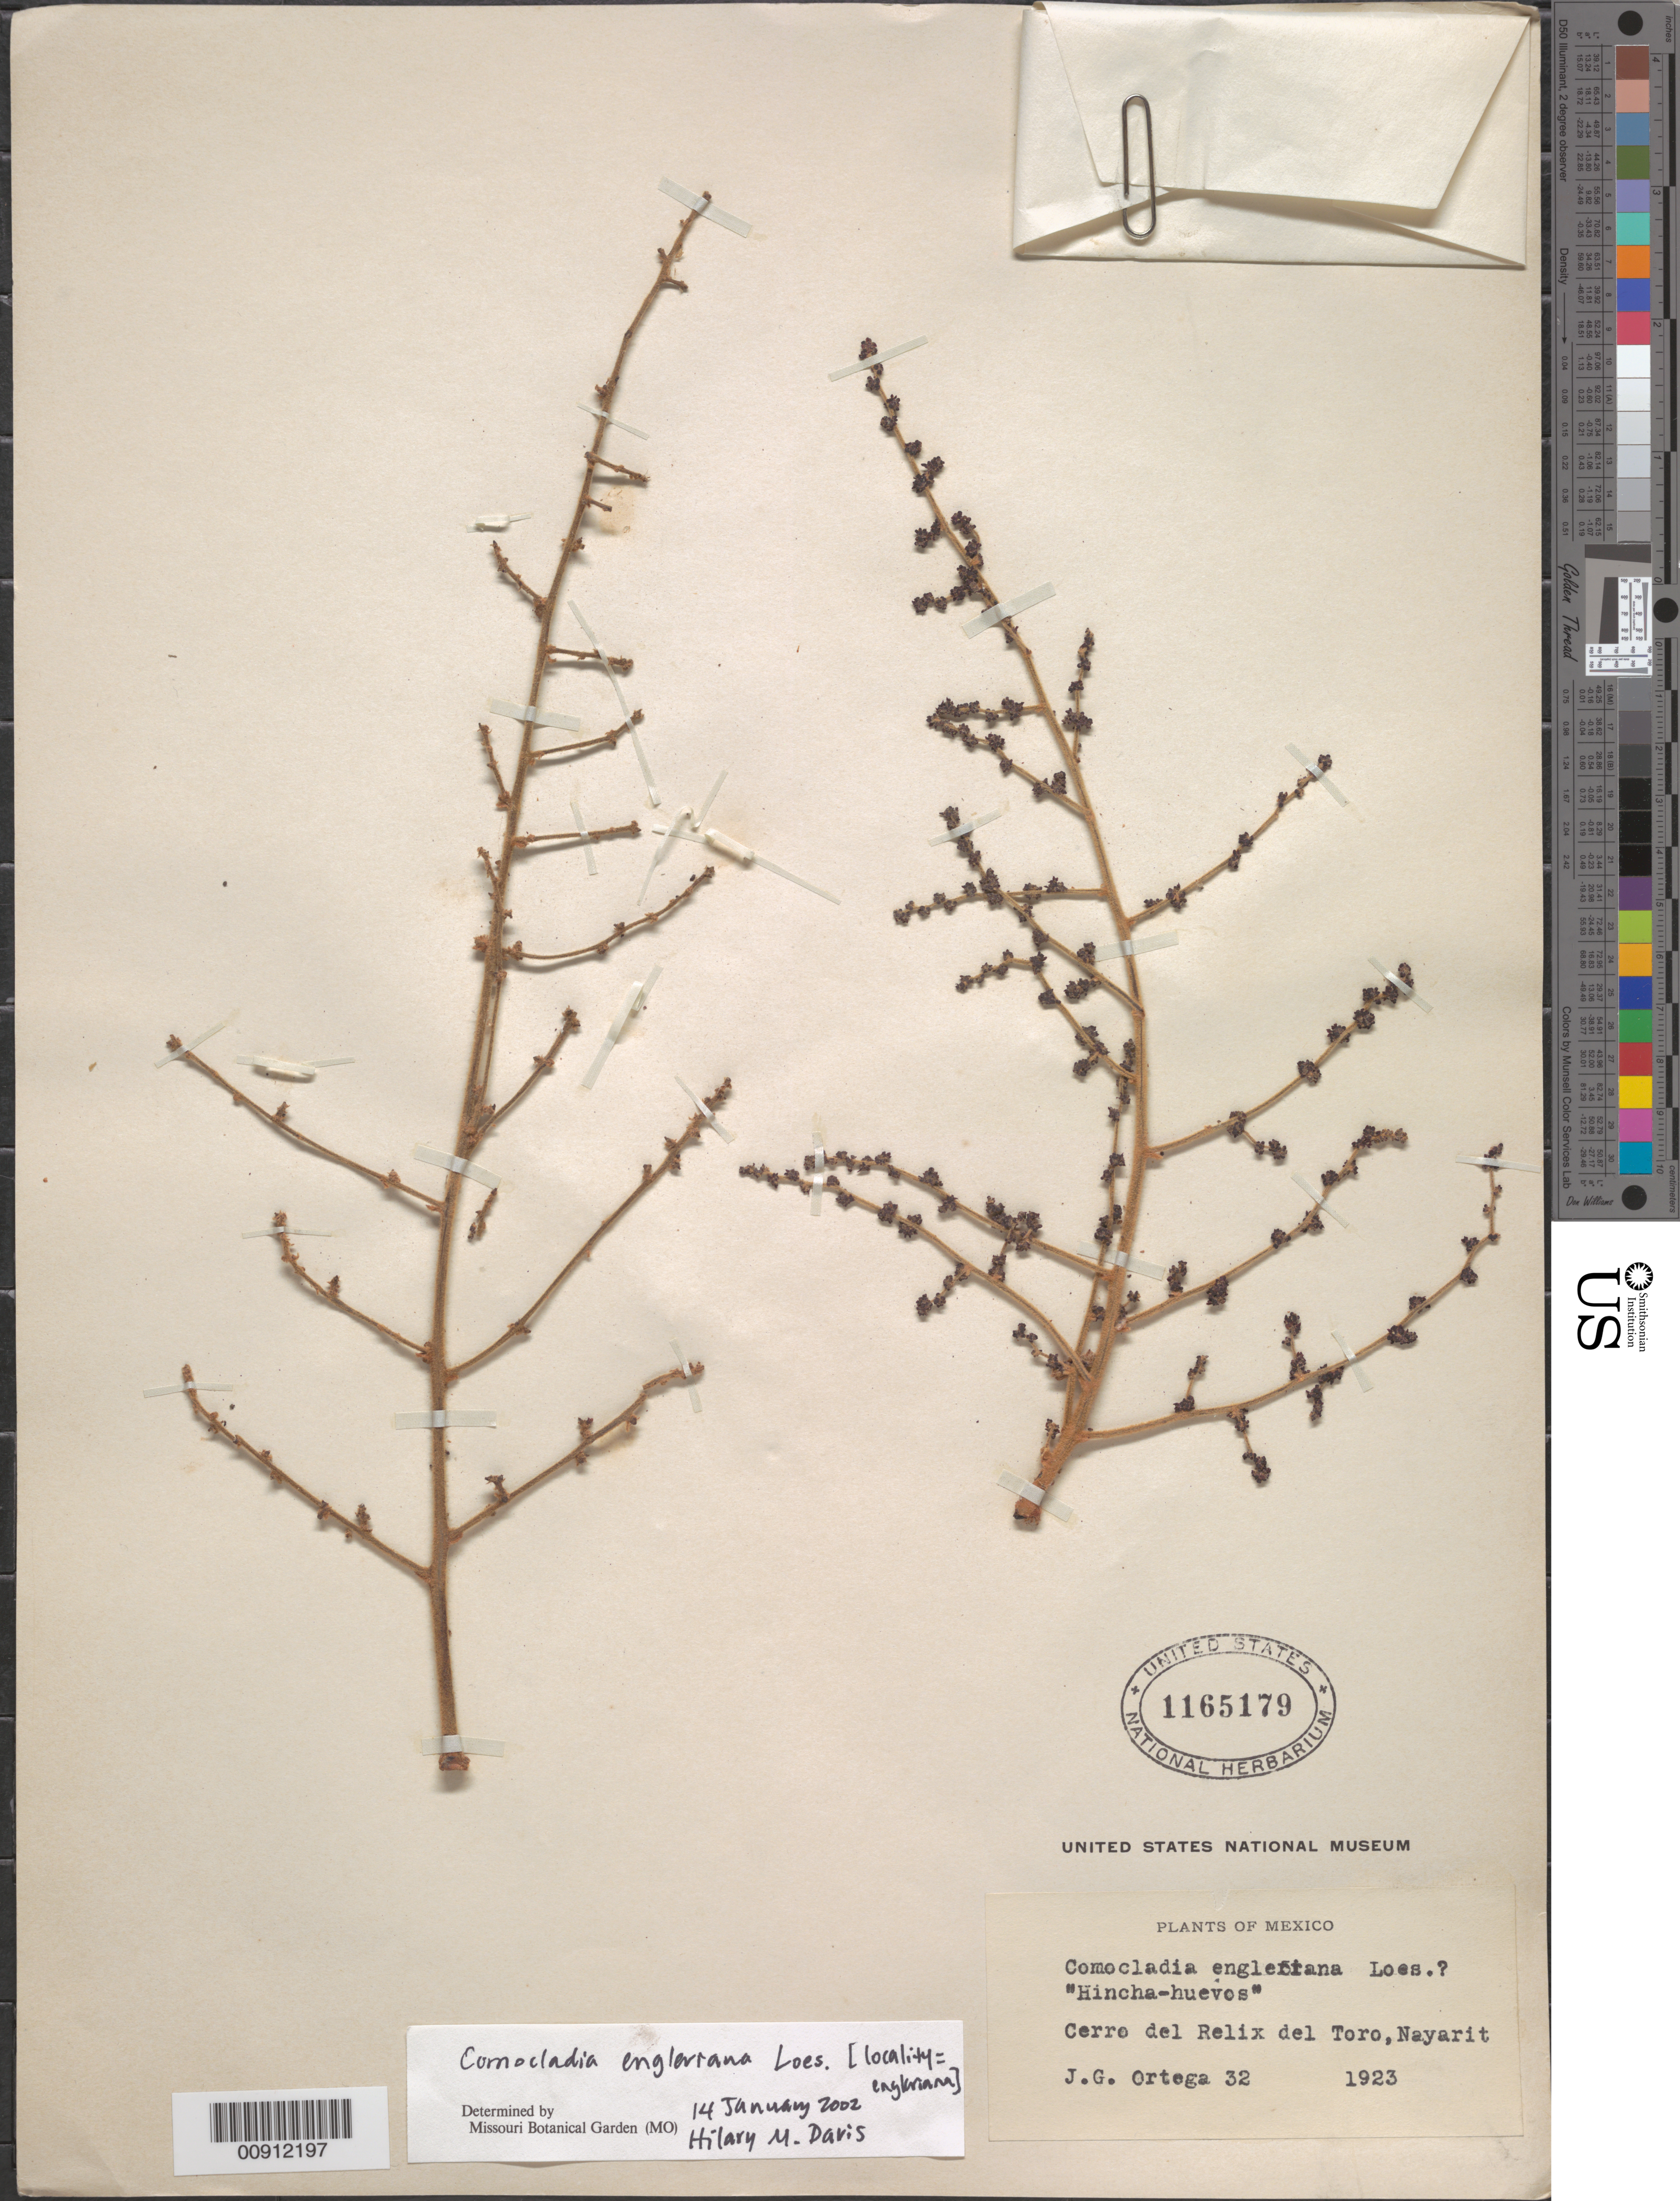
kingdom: Plantae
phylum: Tracheophyta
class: Magnoliopsida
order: Sapindales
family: Anacardiaceae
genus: Comocladia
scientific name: Comocladia engleriana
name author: Loes.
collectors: J. Ortega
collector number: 32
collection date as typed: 1923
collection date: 1923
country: Mexico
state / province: Nayarit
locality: Cerro del Relix del Toro, Nayarit.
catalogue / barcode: US 1165179